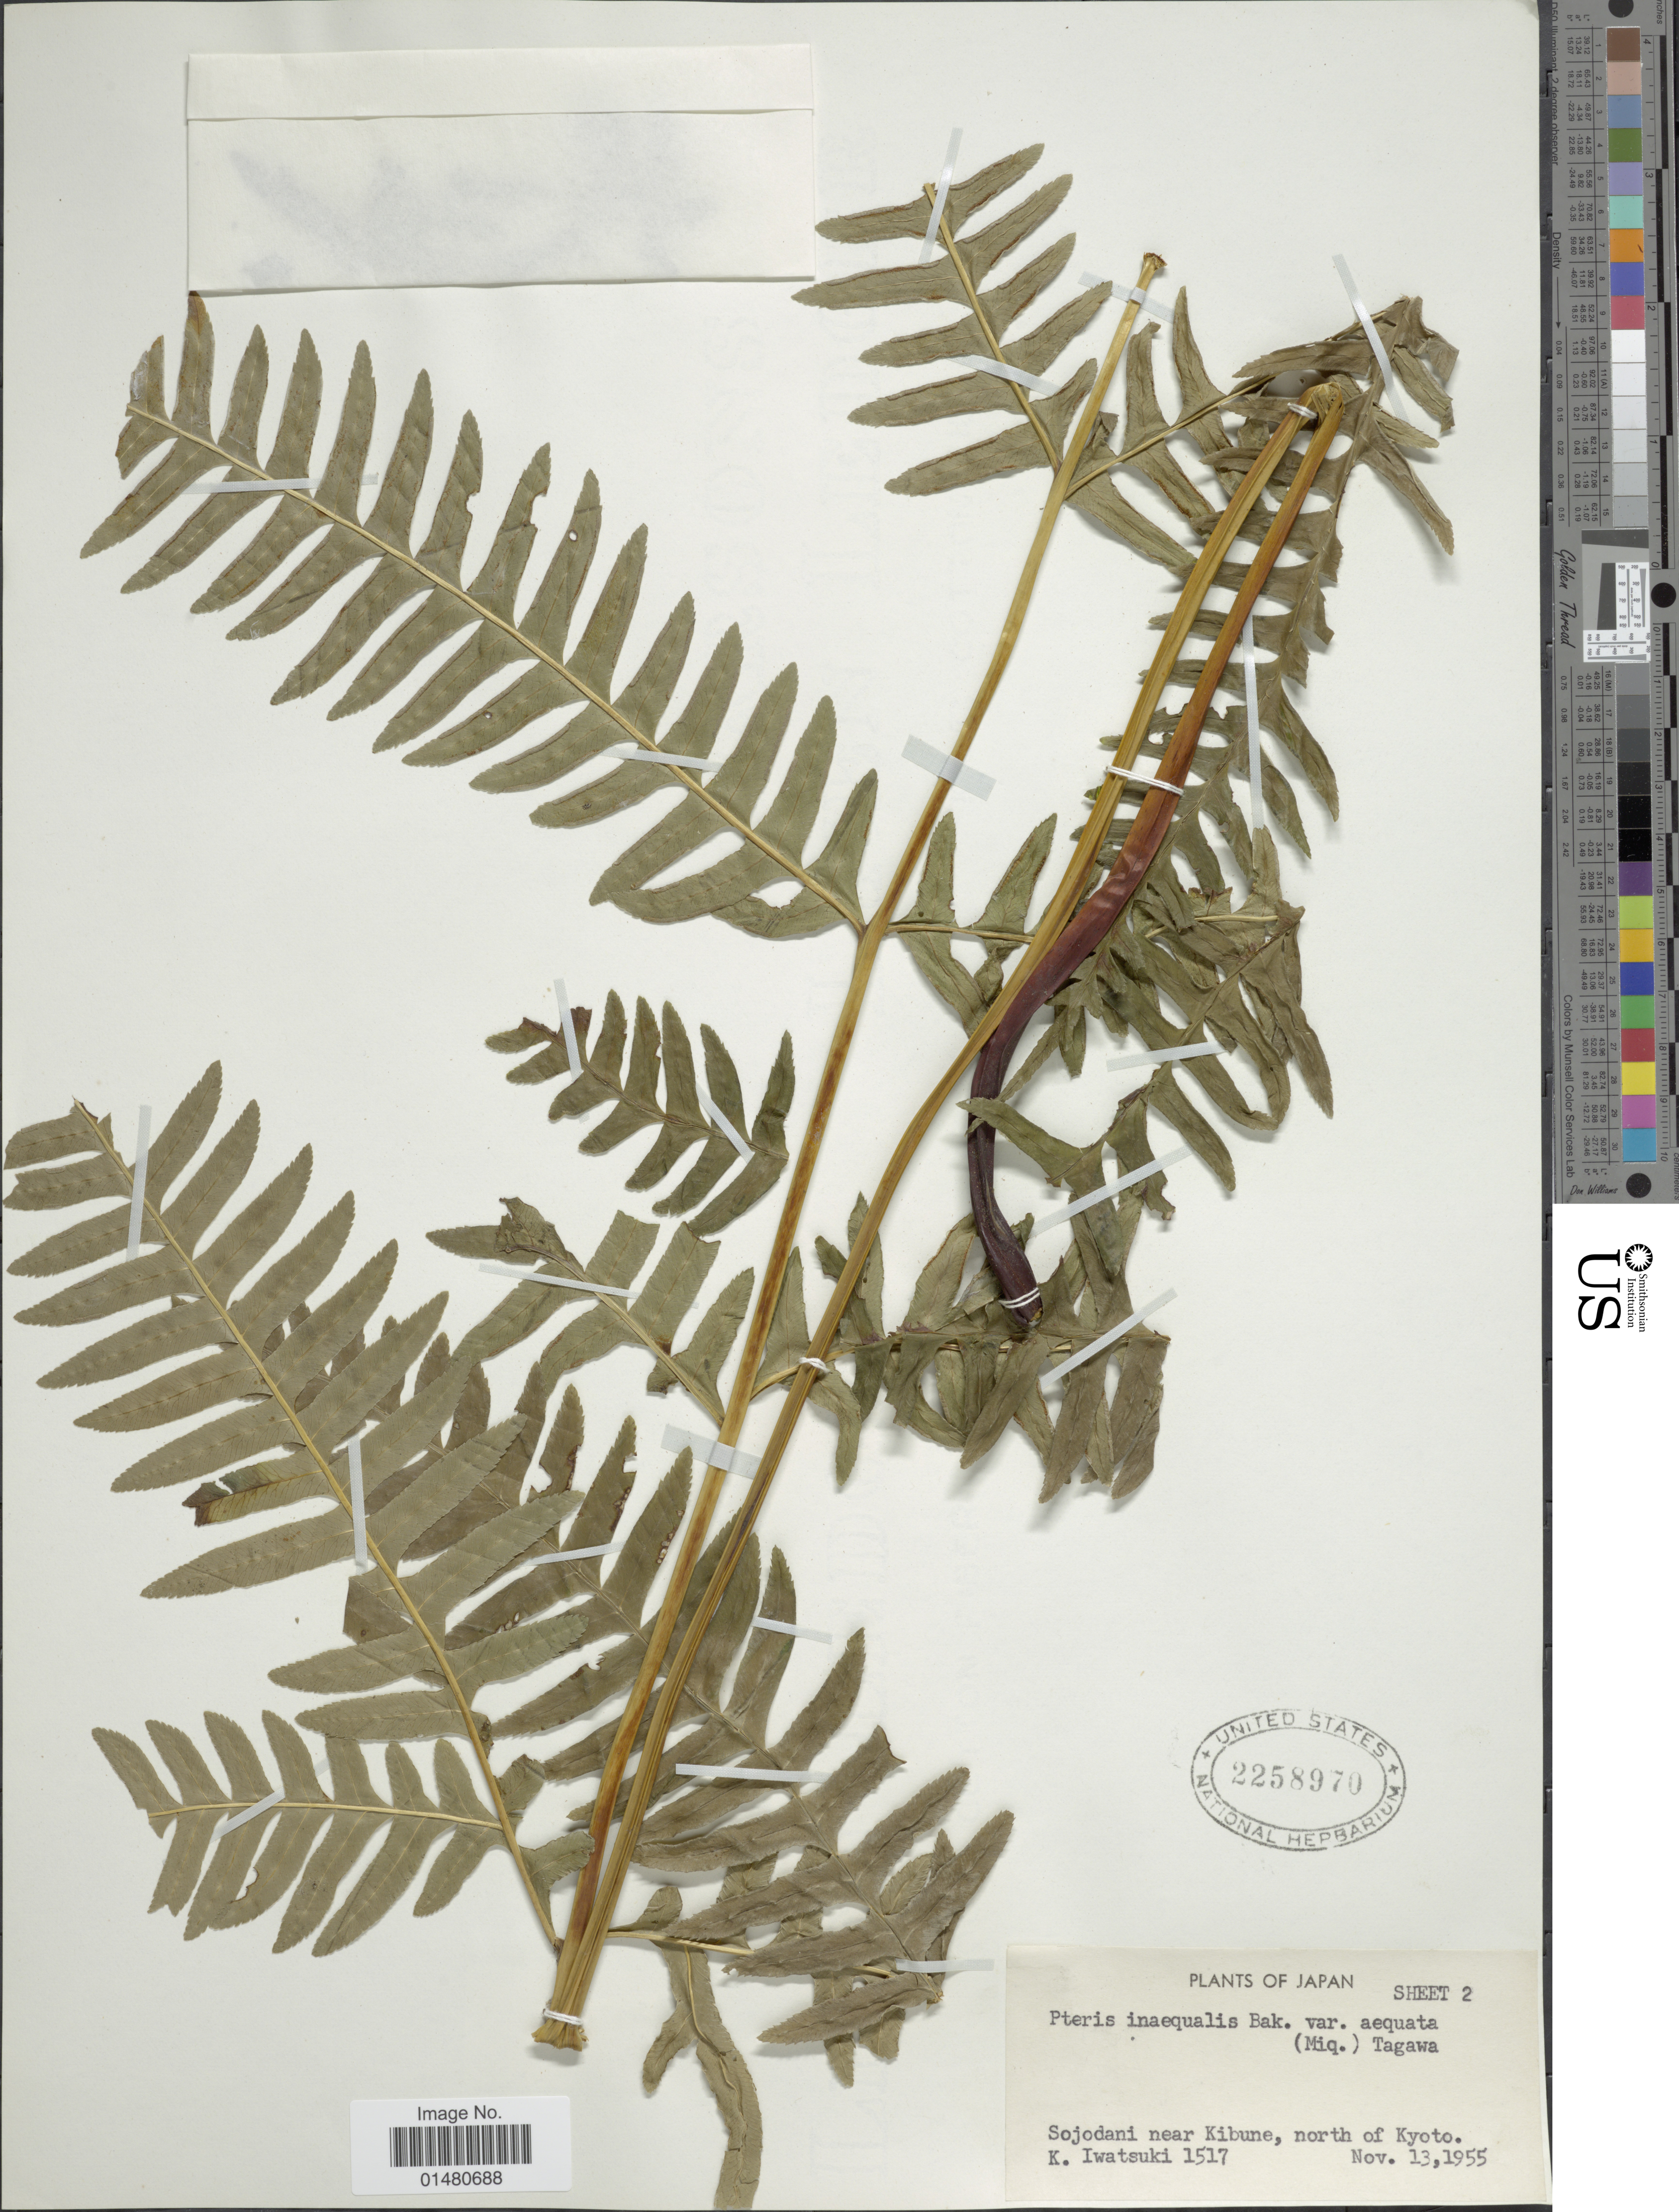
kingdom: Plantae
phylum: Tracheophyta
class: Polypodiopsida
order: Polypodiales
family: Pteridaceae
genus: Pteris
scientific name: Pteris inaequalis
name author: (Fée) Jenman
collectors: K. Iwatsuki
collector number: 1517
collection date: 1955-11-13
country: Japan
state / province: Kyoto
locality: Sojodani near Kibune, north of Kyoto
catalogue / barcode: US 2258970